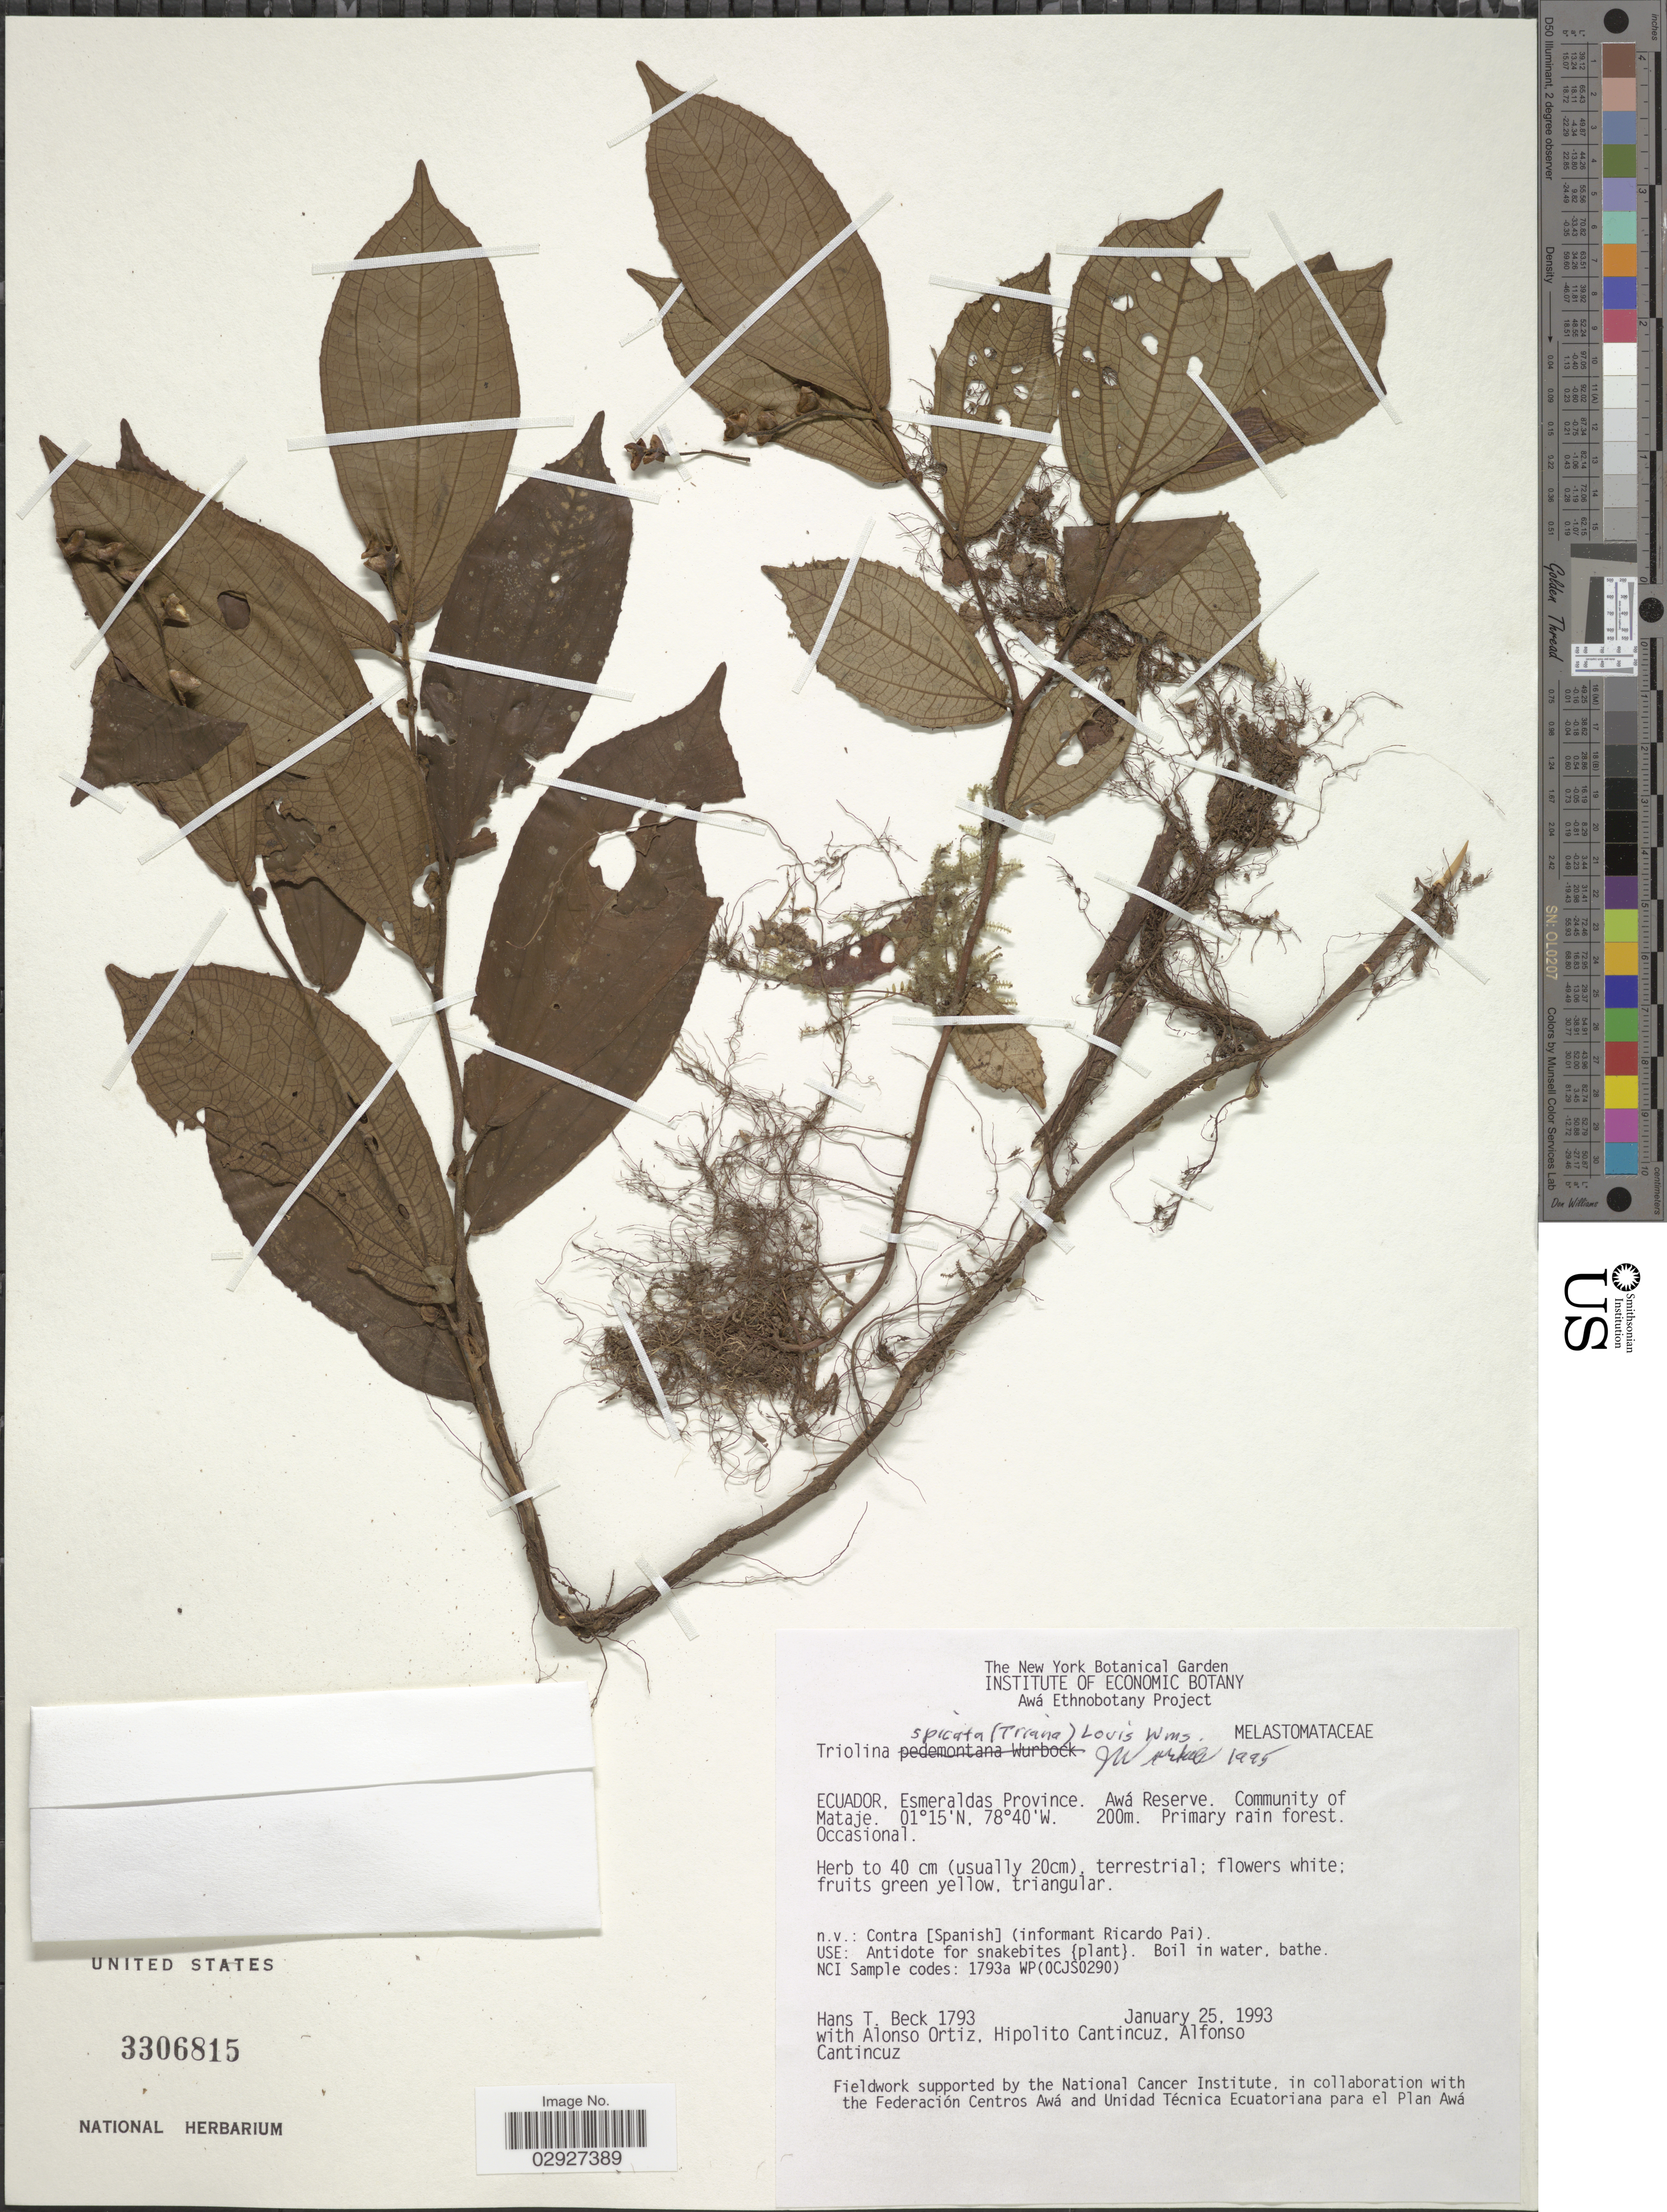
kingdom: Plantae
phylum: Tracheophyta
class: Magnoliopsida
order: Myrtales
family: Melastomataceae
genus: Triolena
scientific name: Triolena spicata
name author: (Triana) L.O. Williams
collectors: H. T. Beck, A. Ortiz, H. Cantincuz & A. Cantincuz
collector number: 1793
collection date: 1993-01-25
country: Ecuador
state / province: Esmeraldas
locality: Awá Reserve, Community of Mataje.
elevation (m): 200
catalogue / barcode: US 3306815